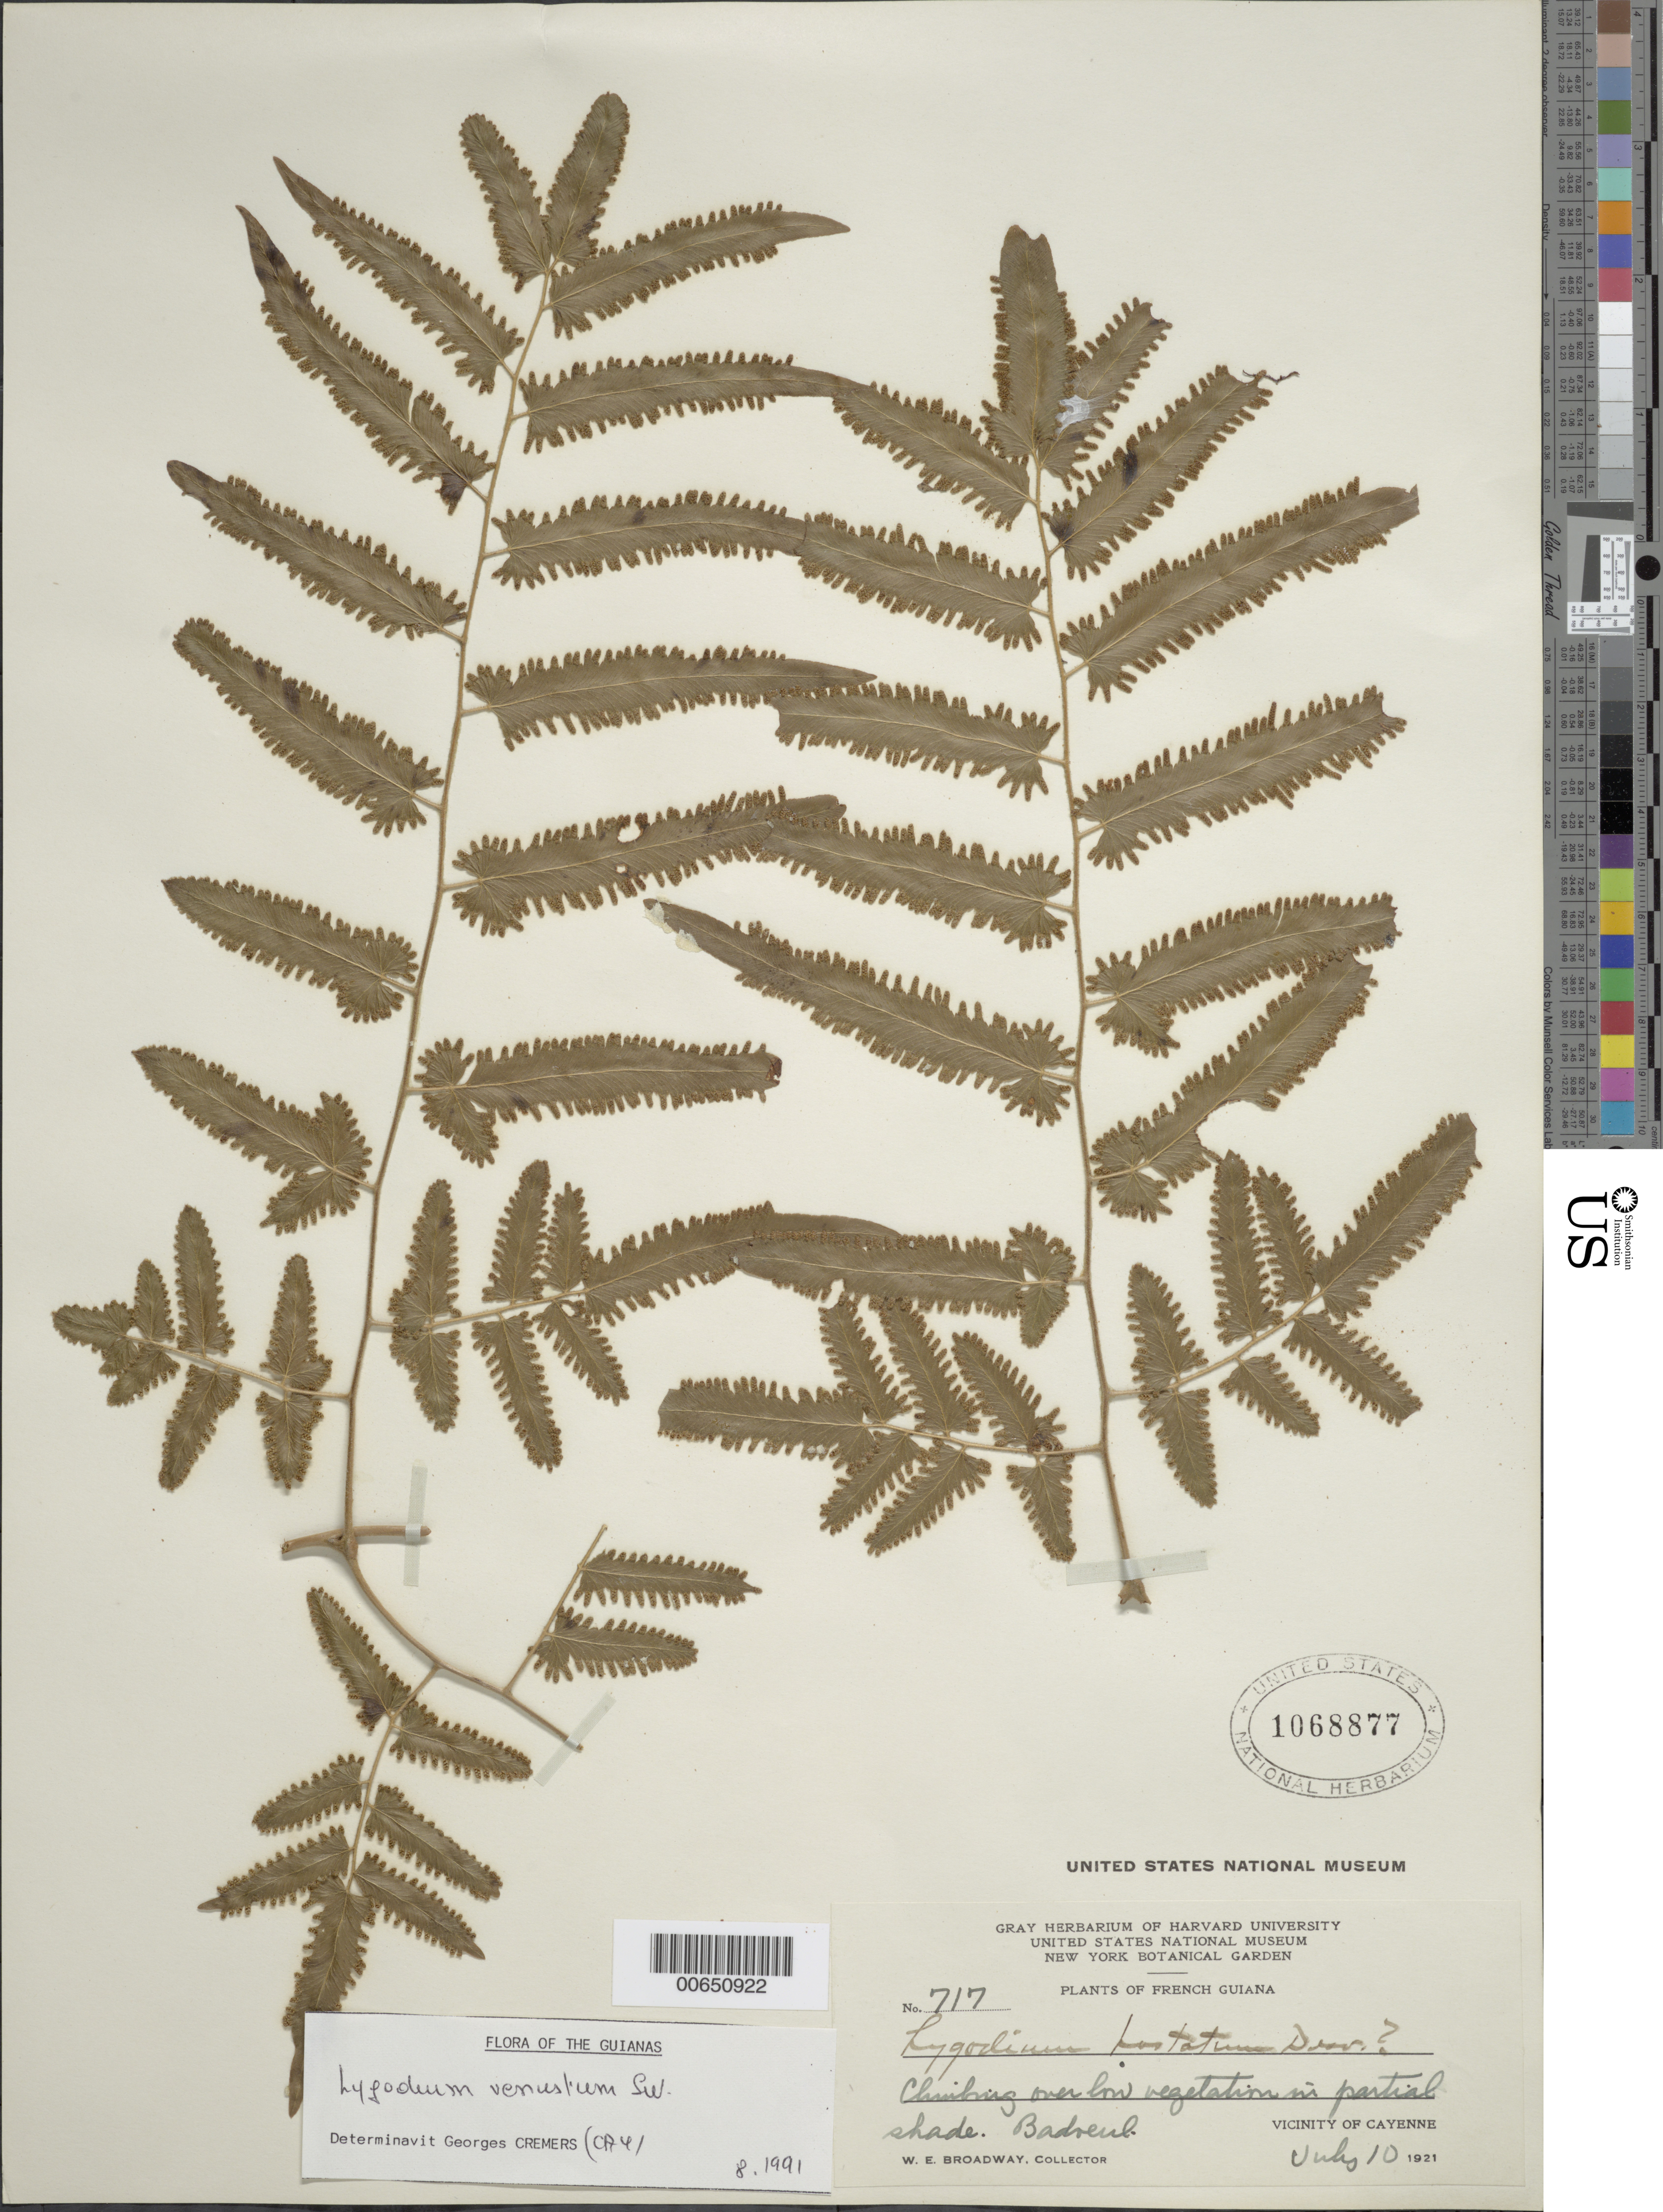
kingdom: Plantae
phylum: Tracheophyta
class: Polypodiopsida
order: Schizaeales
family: Lygodiaceae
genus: Lygodium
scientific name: Lygodium venustum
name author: Sw.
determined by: Cremers, Georges A.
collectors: W. E. Broadway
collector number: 717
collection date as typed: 10-Jul-21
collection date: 1921-07-10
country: French Guiana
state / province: Cayenne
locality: Cayenne, vic., Badoeul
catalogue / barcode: US 1068877